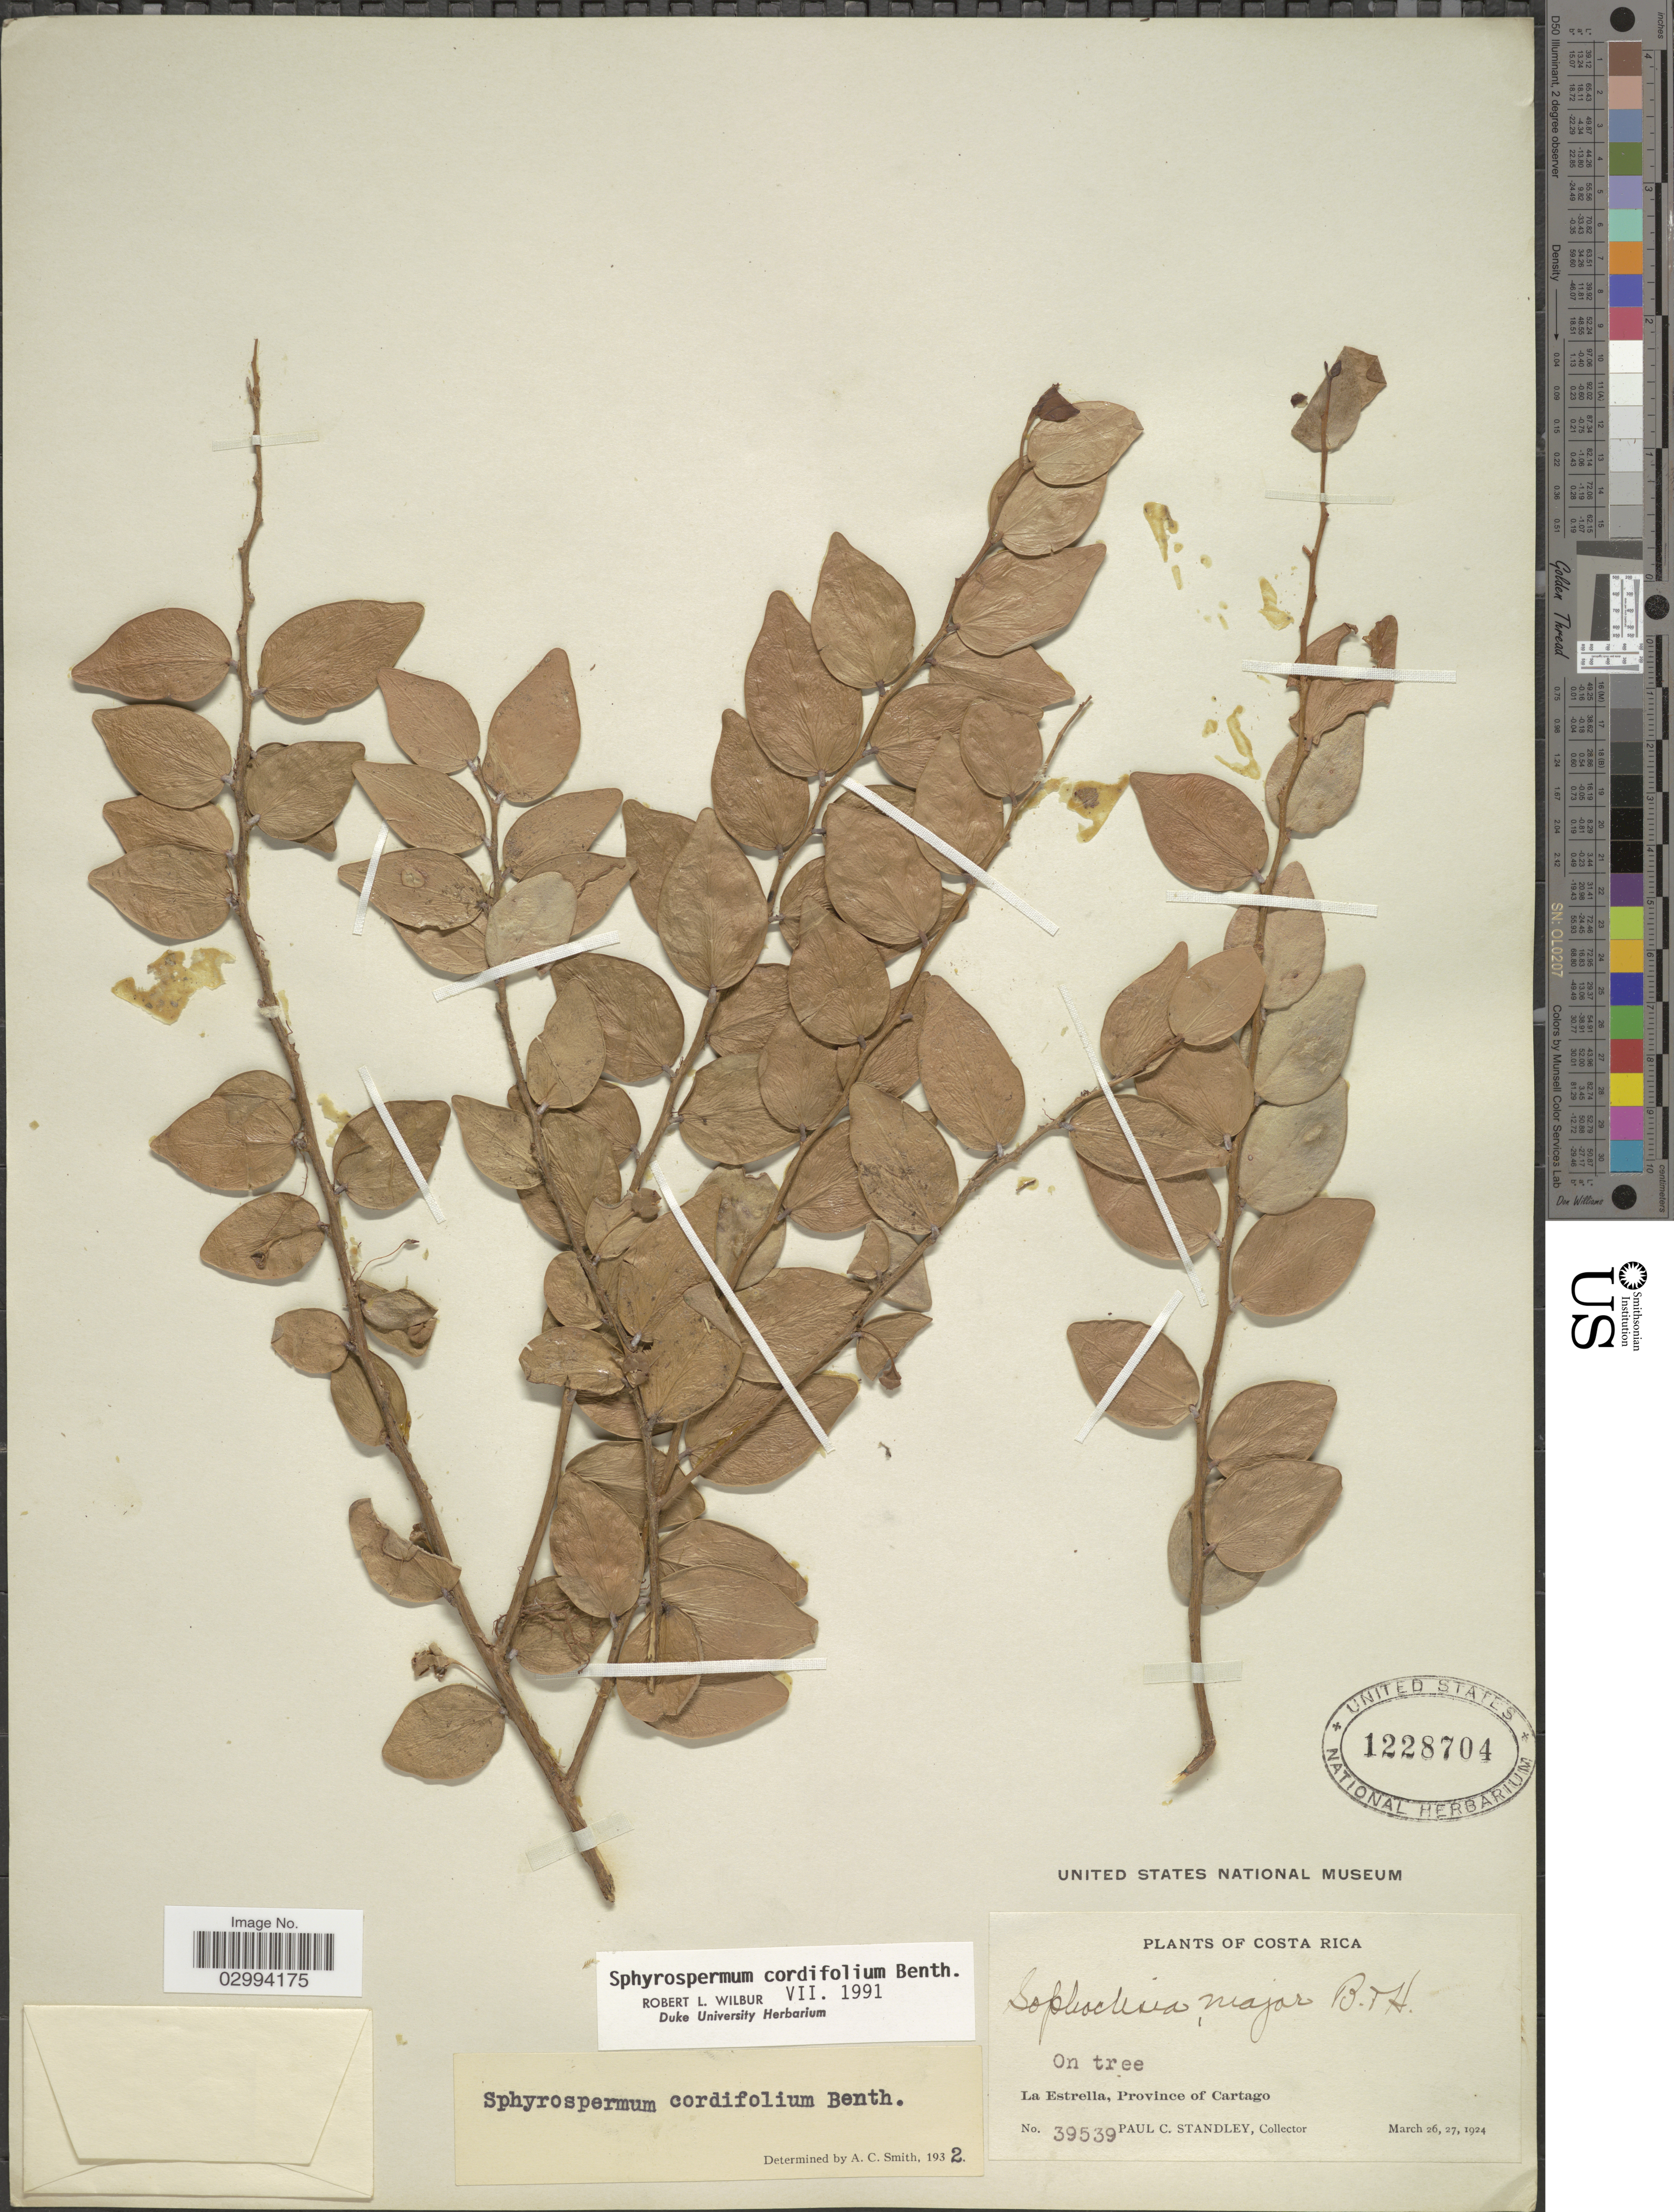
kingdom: Plantae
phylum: Tracheophyta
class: Magnoliopsida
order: Ericales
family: Ericaceae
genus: Sphyrospermum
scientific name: Sphyrospermum cordifolium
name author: Benth.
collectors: P. C. Standley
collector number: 39539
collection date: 1924-03-26/1924-03-27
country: Costa Rica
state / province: Cartago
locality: La Estrella.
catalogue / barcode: US 1228704